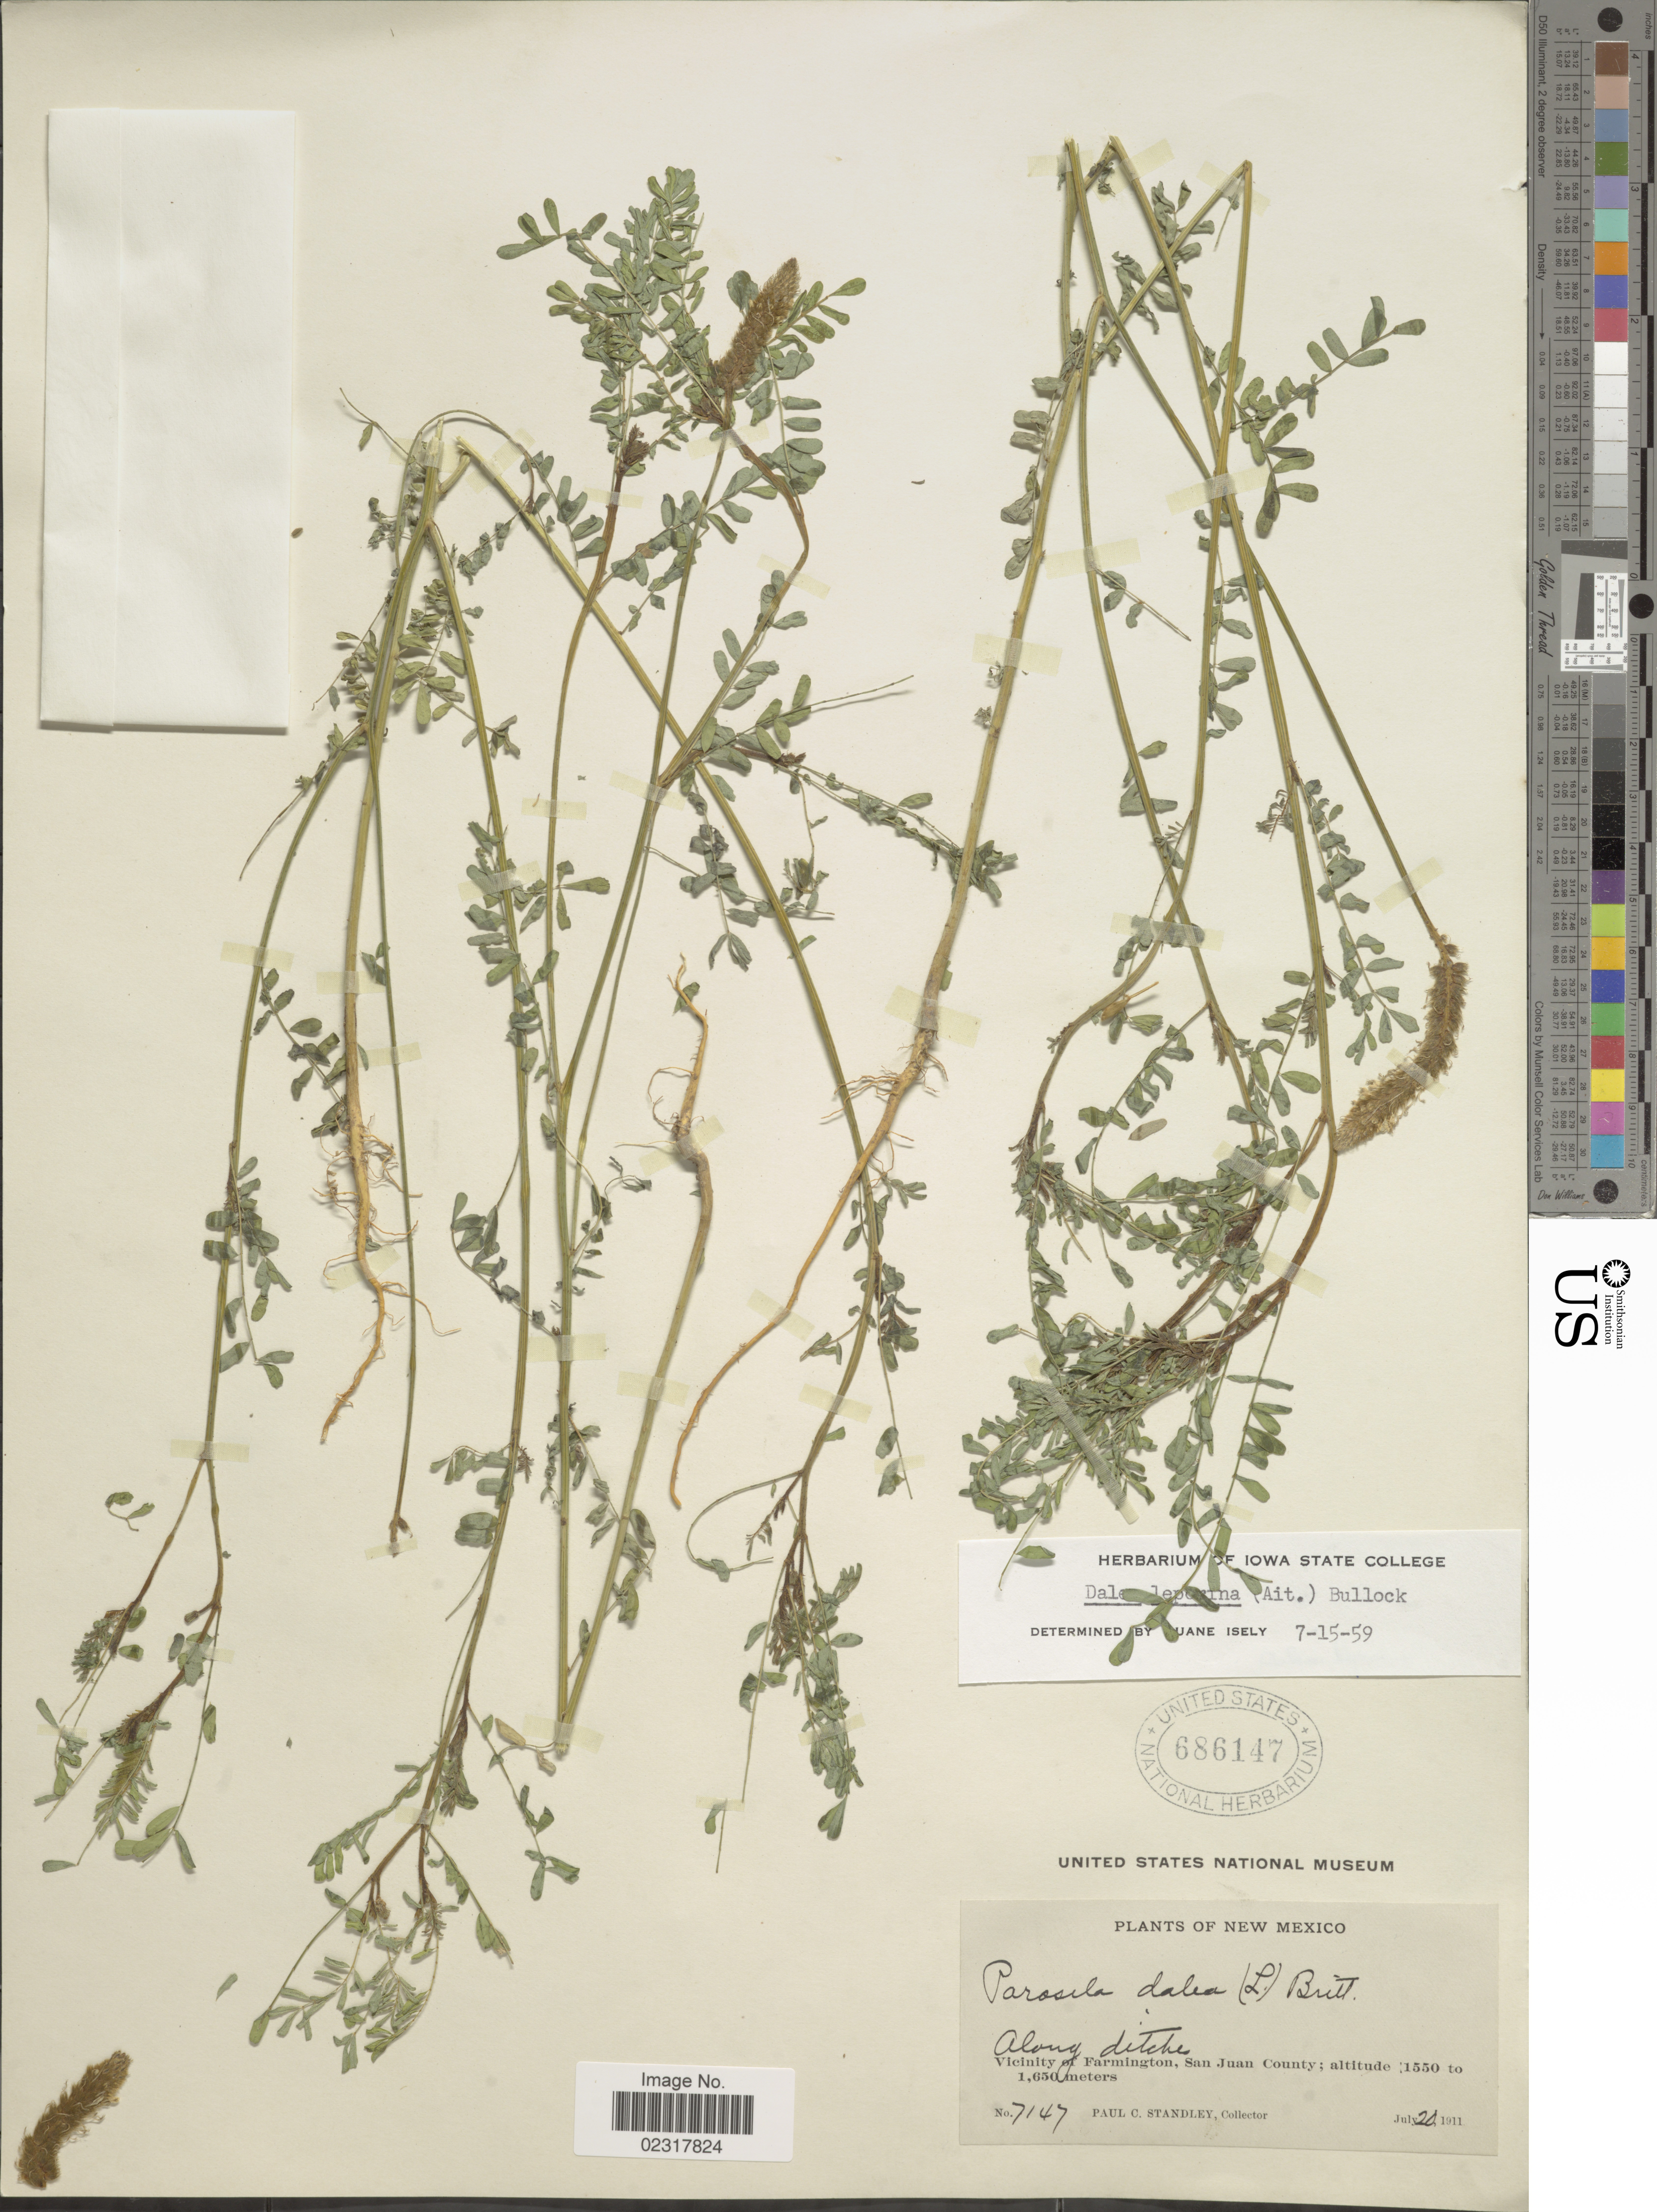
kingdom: Plantae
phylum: Tracheophyta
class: Magnoliopsida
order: Fabales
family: Fabaceae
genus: Dalea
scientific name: Dalea leporina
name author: (Aiton) Bullock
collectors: P. C. Standley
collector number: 7147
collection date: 1911-07-20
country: United States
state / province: New Mexico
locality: Along ditches. Vicinity of Farmington, San Juan County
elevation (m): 1550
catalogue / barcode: US 686147